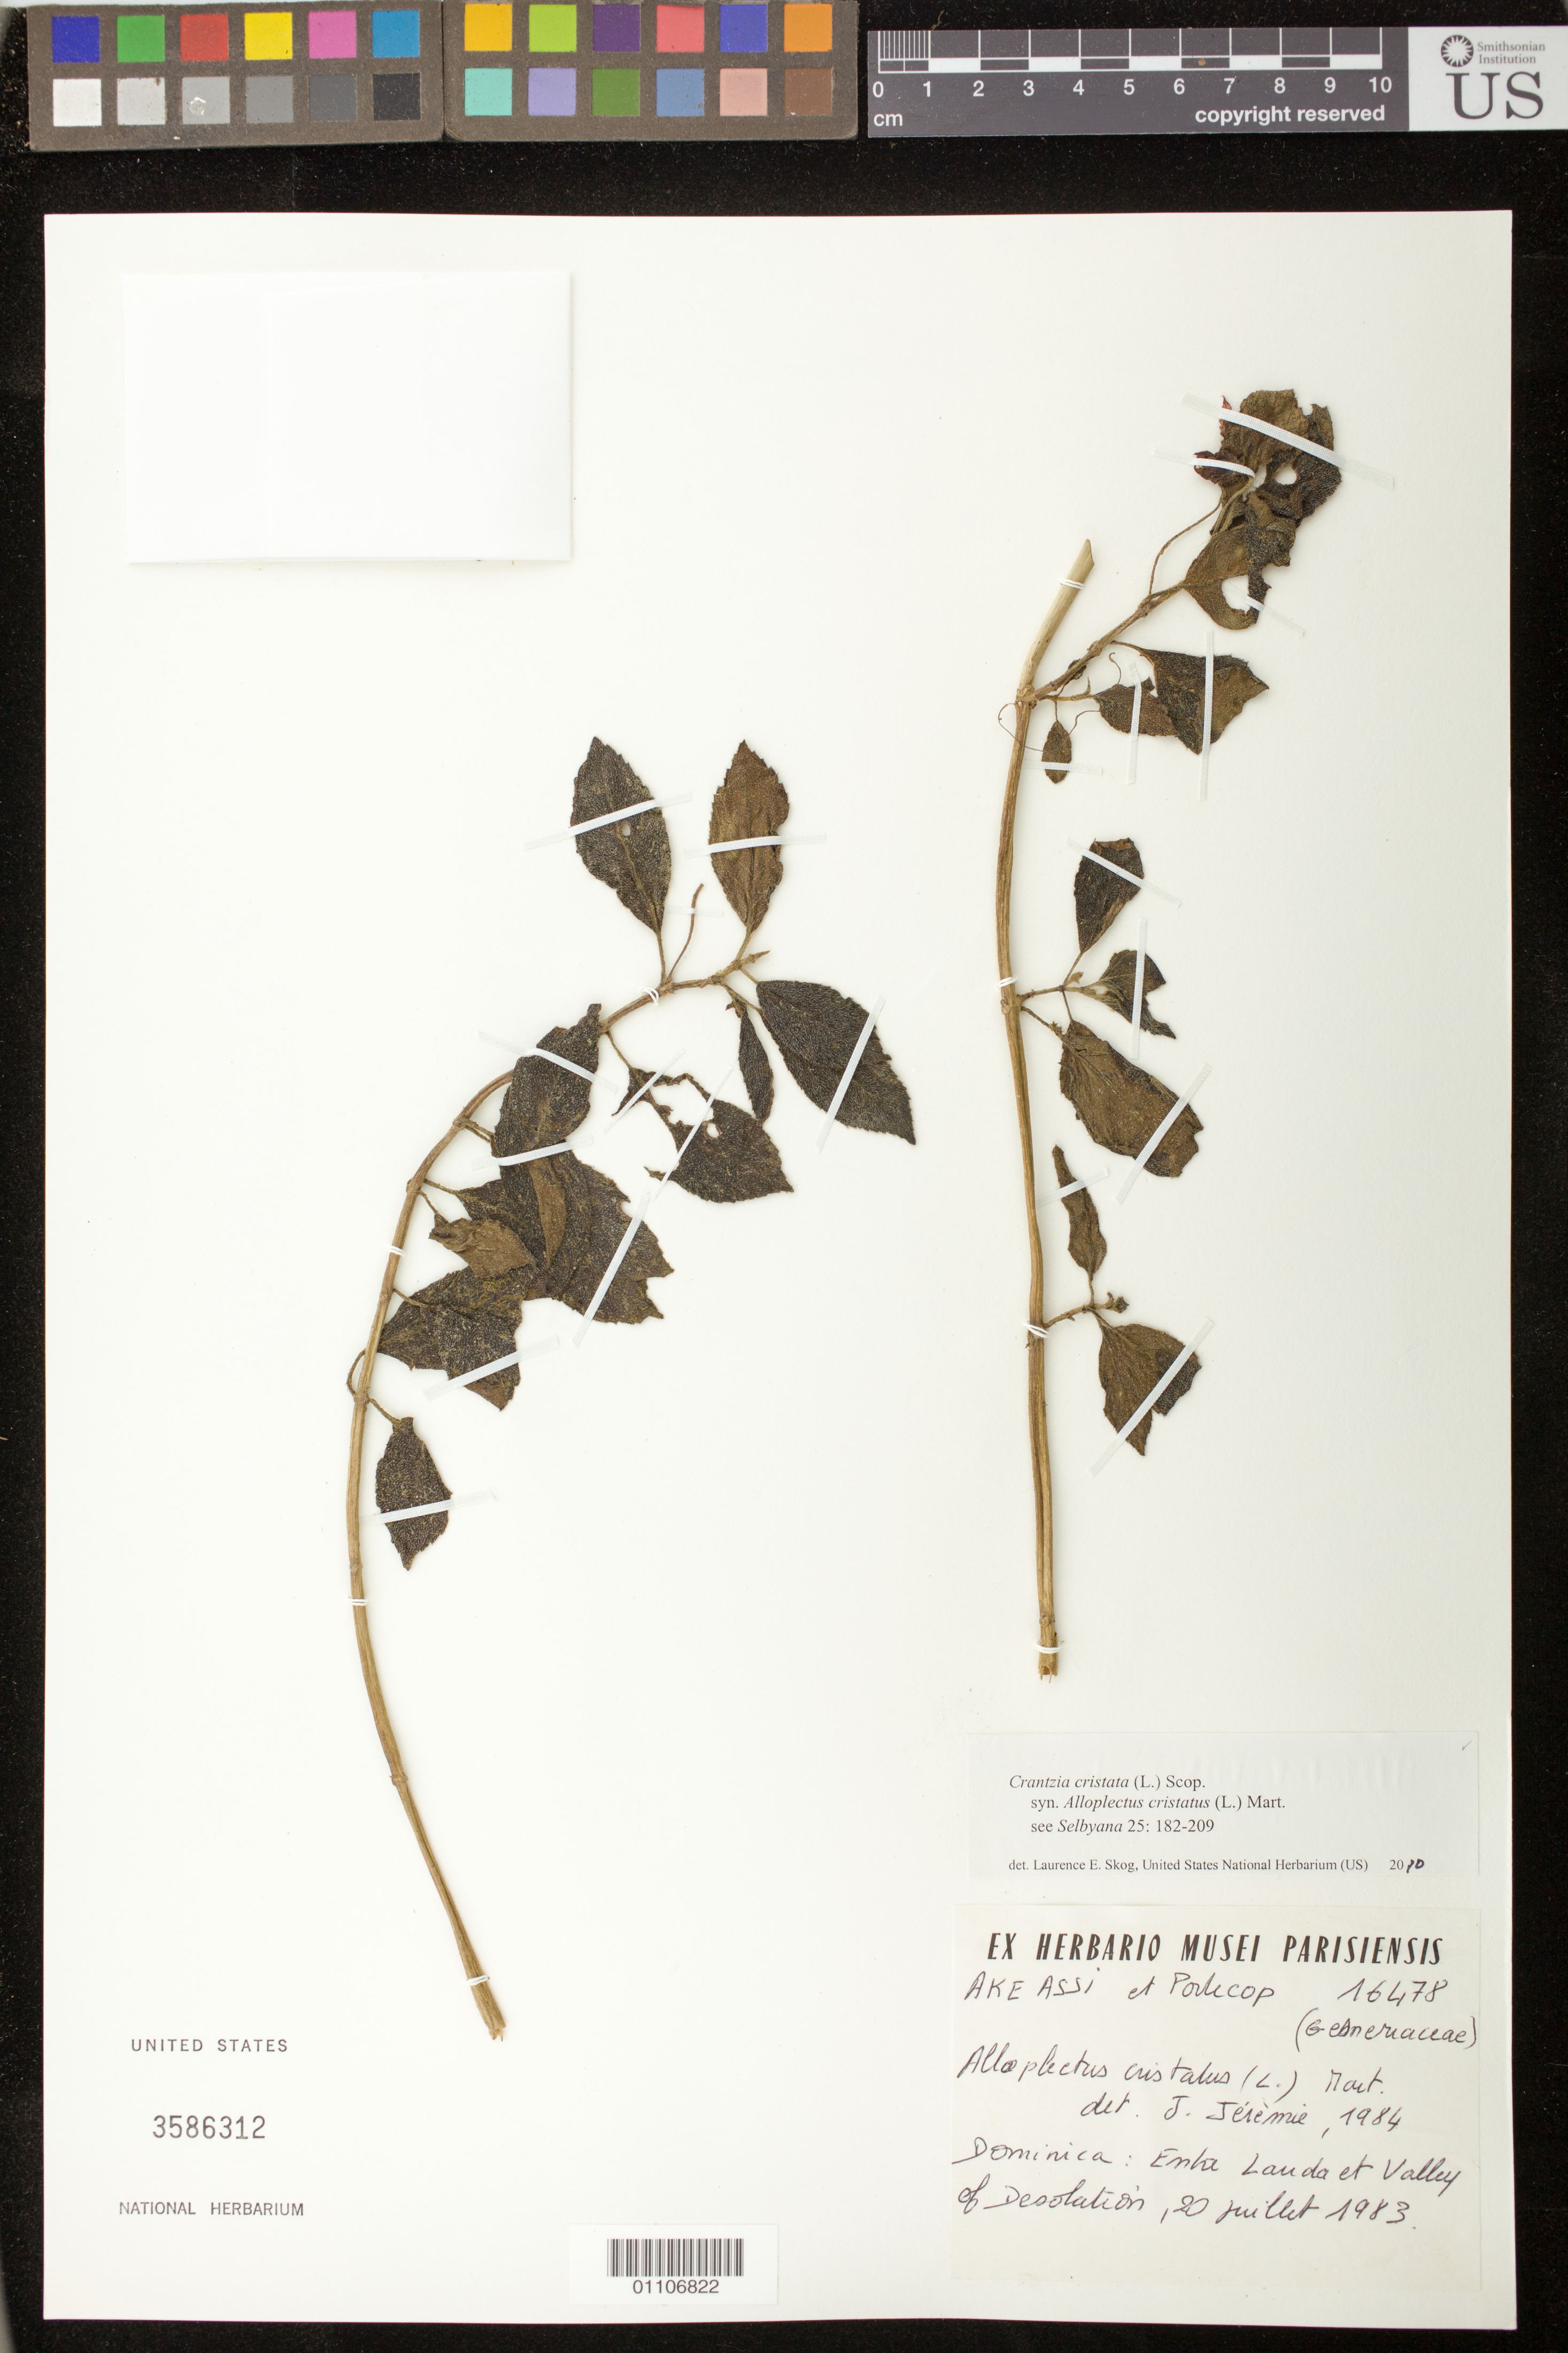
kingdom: Plantae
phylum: Tracheophyta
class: Magnoliopsida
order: Lamiales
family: Gesneriaceae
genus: Crantzia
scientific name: Crantzia cristata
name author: (L.) Scop. ex Fritsch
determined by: Skog, Laurence E.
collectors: A. Assi & -. Portecop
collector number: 16478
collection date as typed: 20 Jul 1983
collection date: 1983-07-20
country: Dominica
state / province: St. Patrick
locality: Enta Lauda et Valley of Desolation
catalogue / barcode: US 3586312